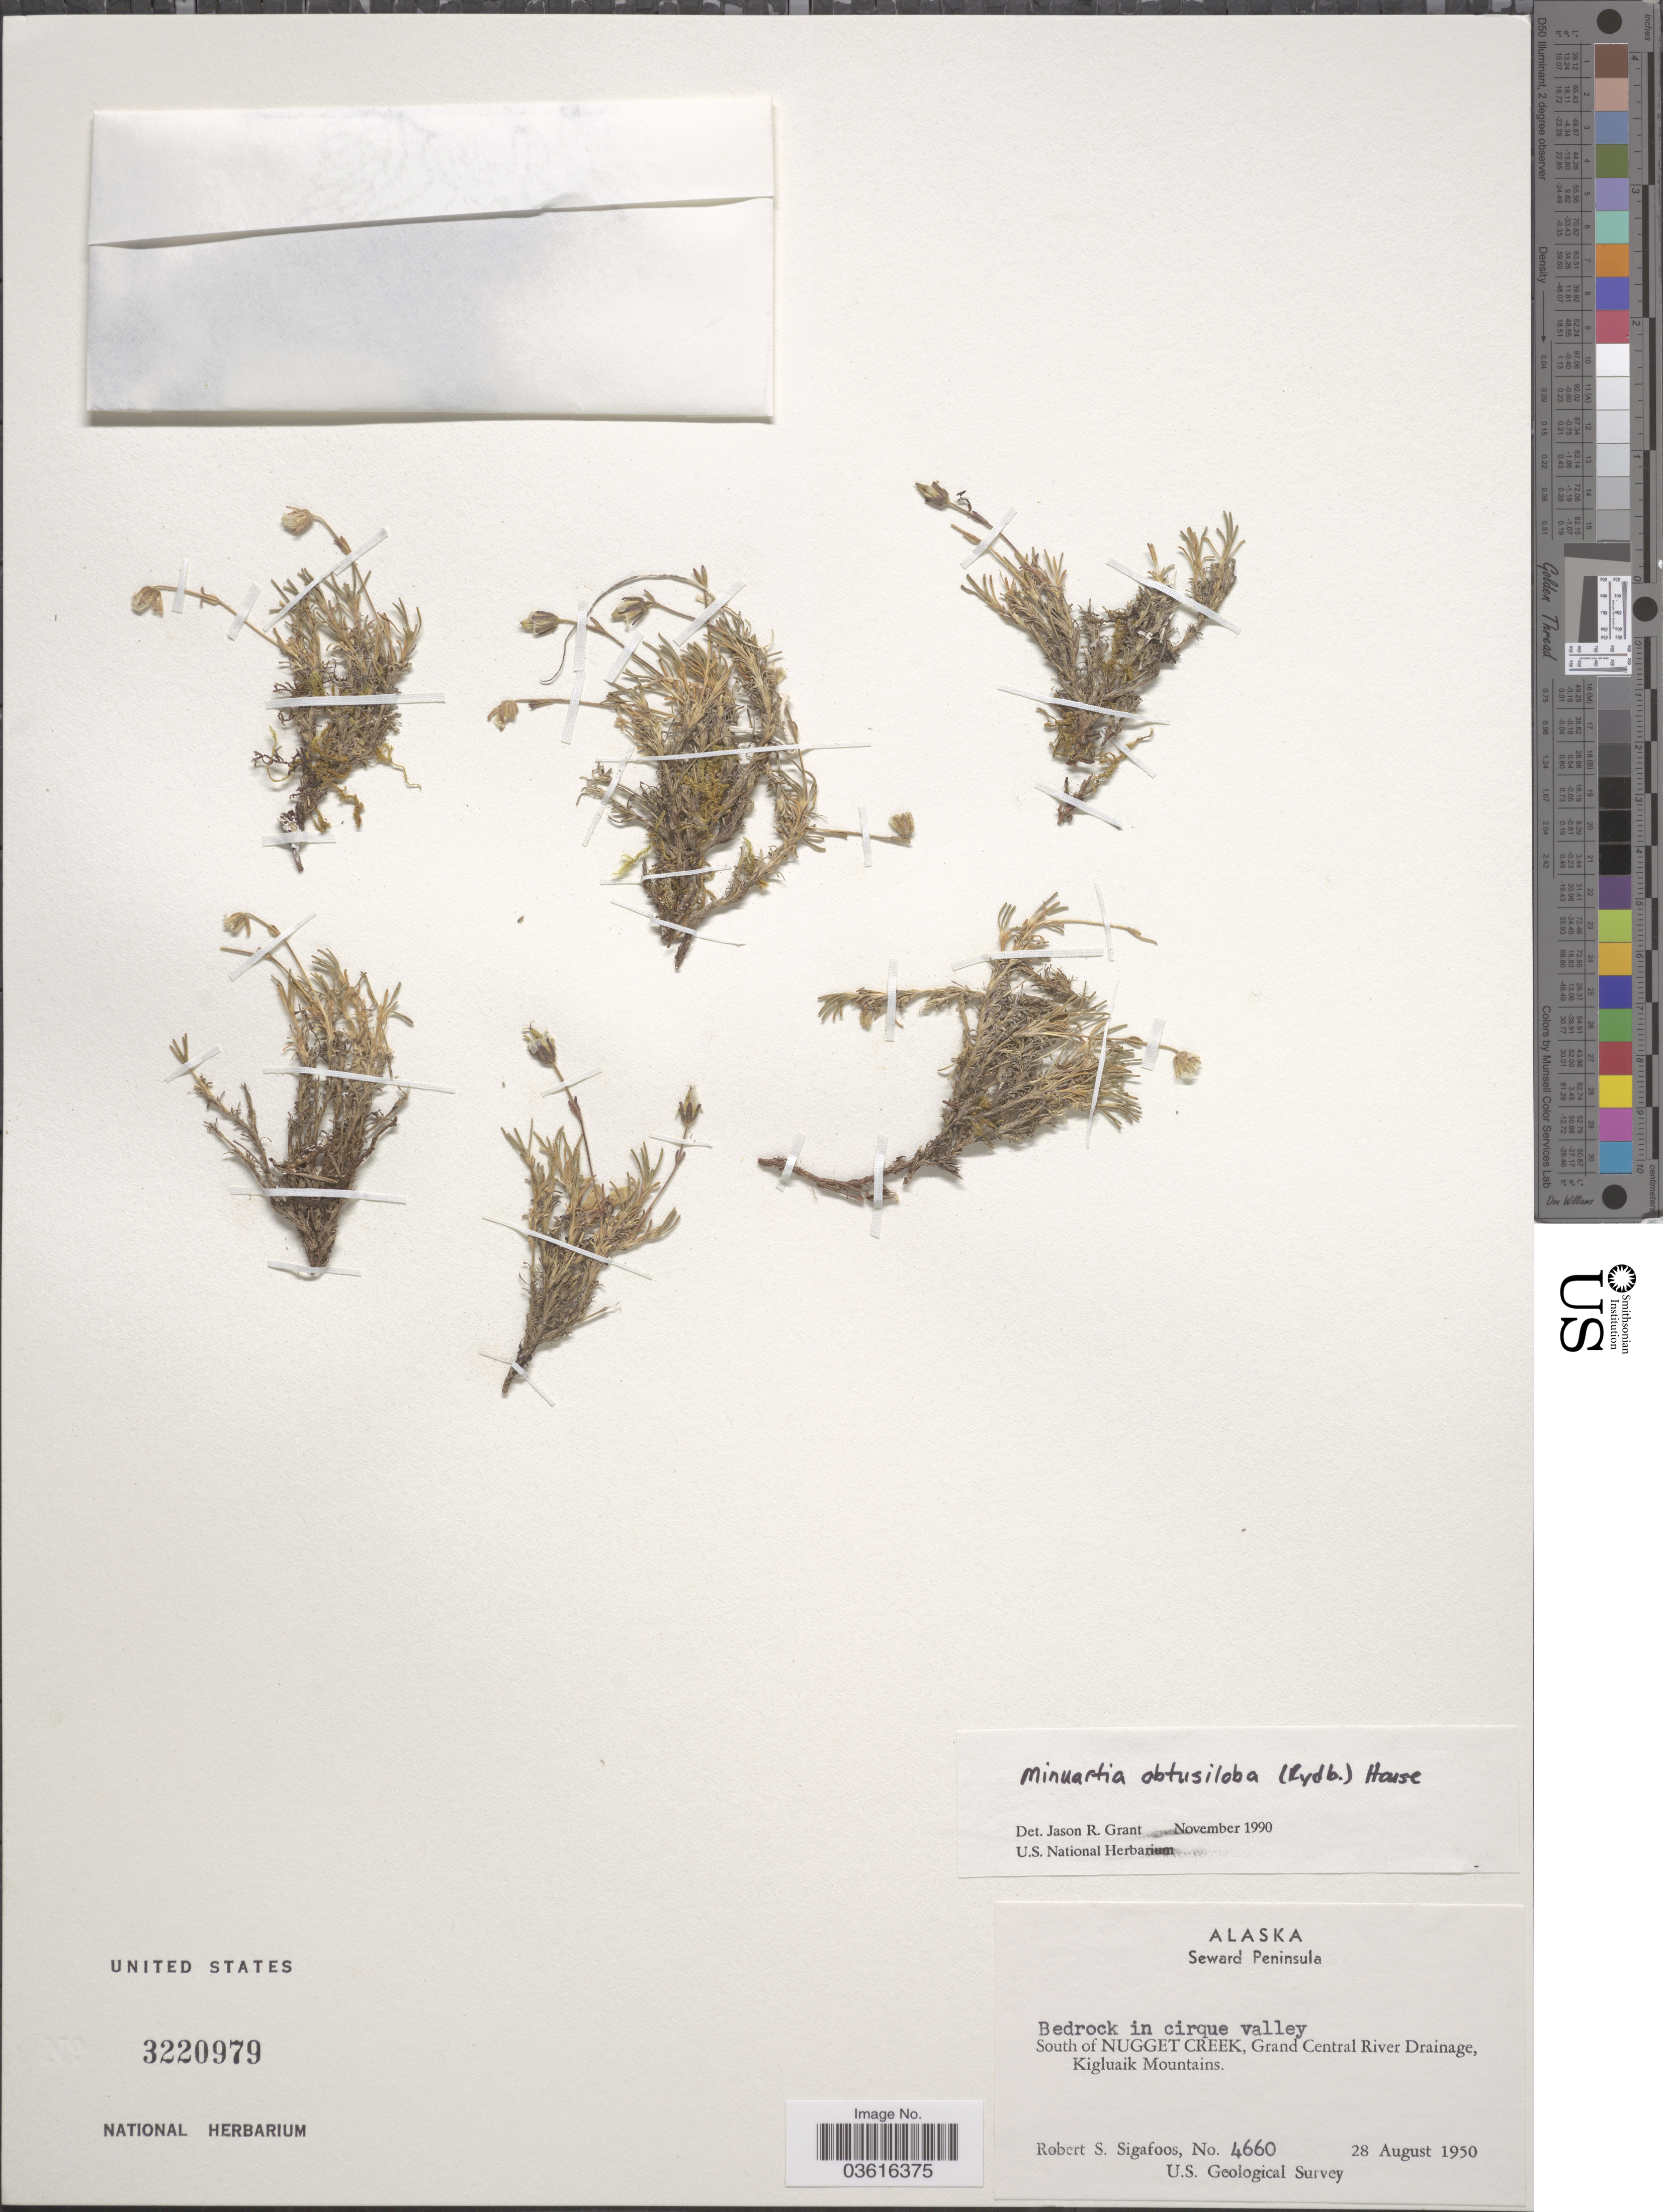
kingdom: Plantae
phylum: Tracheophyta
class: Magnoliopsida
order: Caryophyllales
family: Caryophyllaceae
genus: Cherleria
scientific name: Cherleria arctica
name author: (Steven ex Ser.) A.J. Moore & Dillenb.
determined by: Strong, M. T., (US), Smithsonian Institution - National Museum of Natural History (UNITED STATES)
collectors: R. Sigafoos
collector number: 4660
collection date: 1950-08-28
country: United States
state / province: Alaska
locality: Seward Peninsula. Bedrock in cirque valley. South of Nugget Creek, Grand Central River Drainage, Kigluaik Mountains.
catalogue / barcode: US 3220979